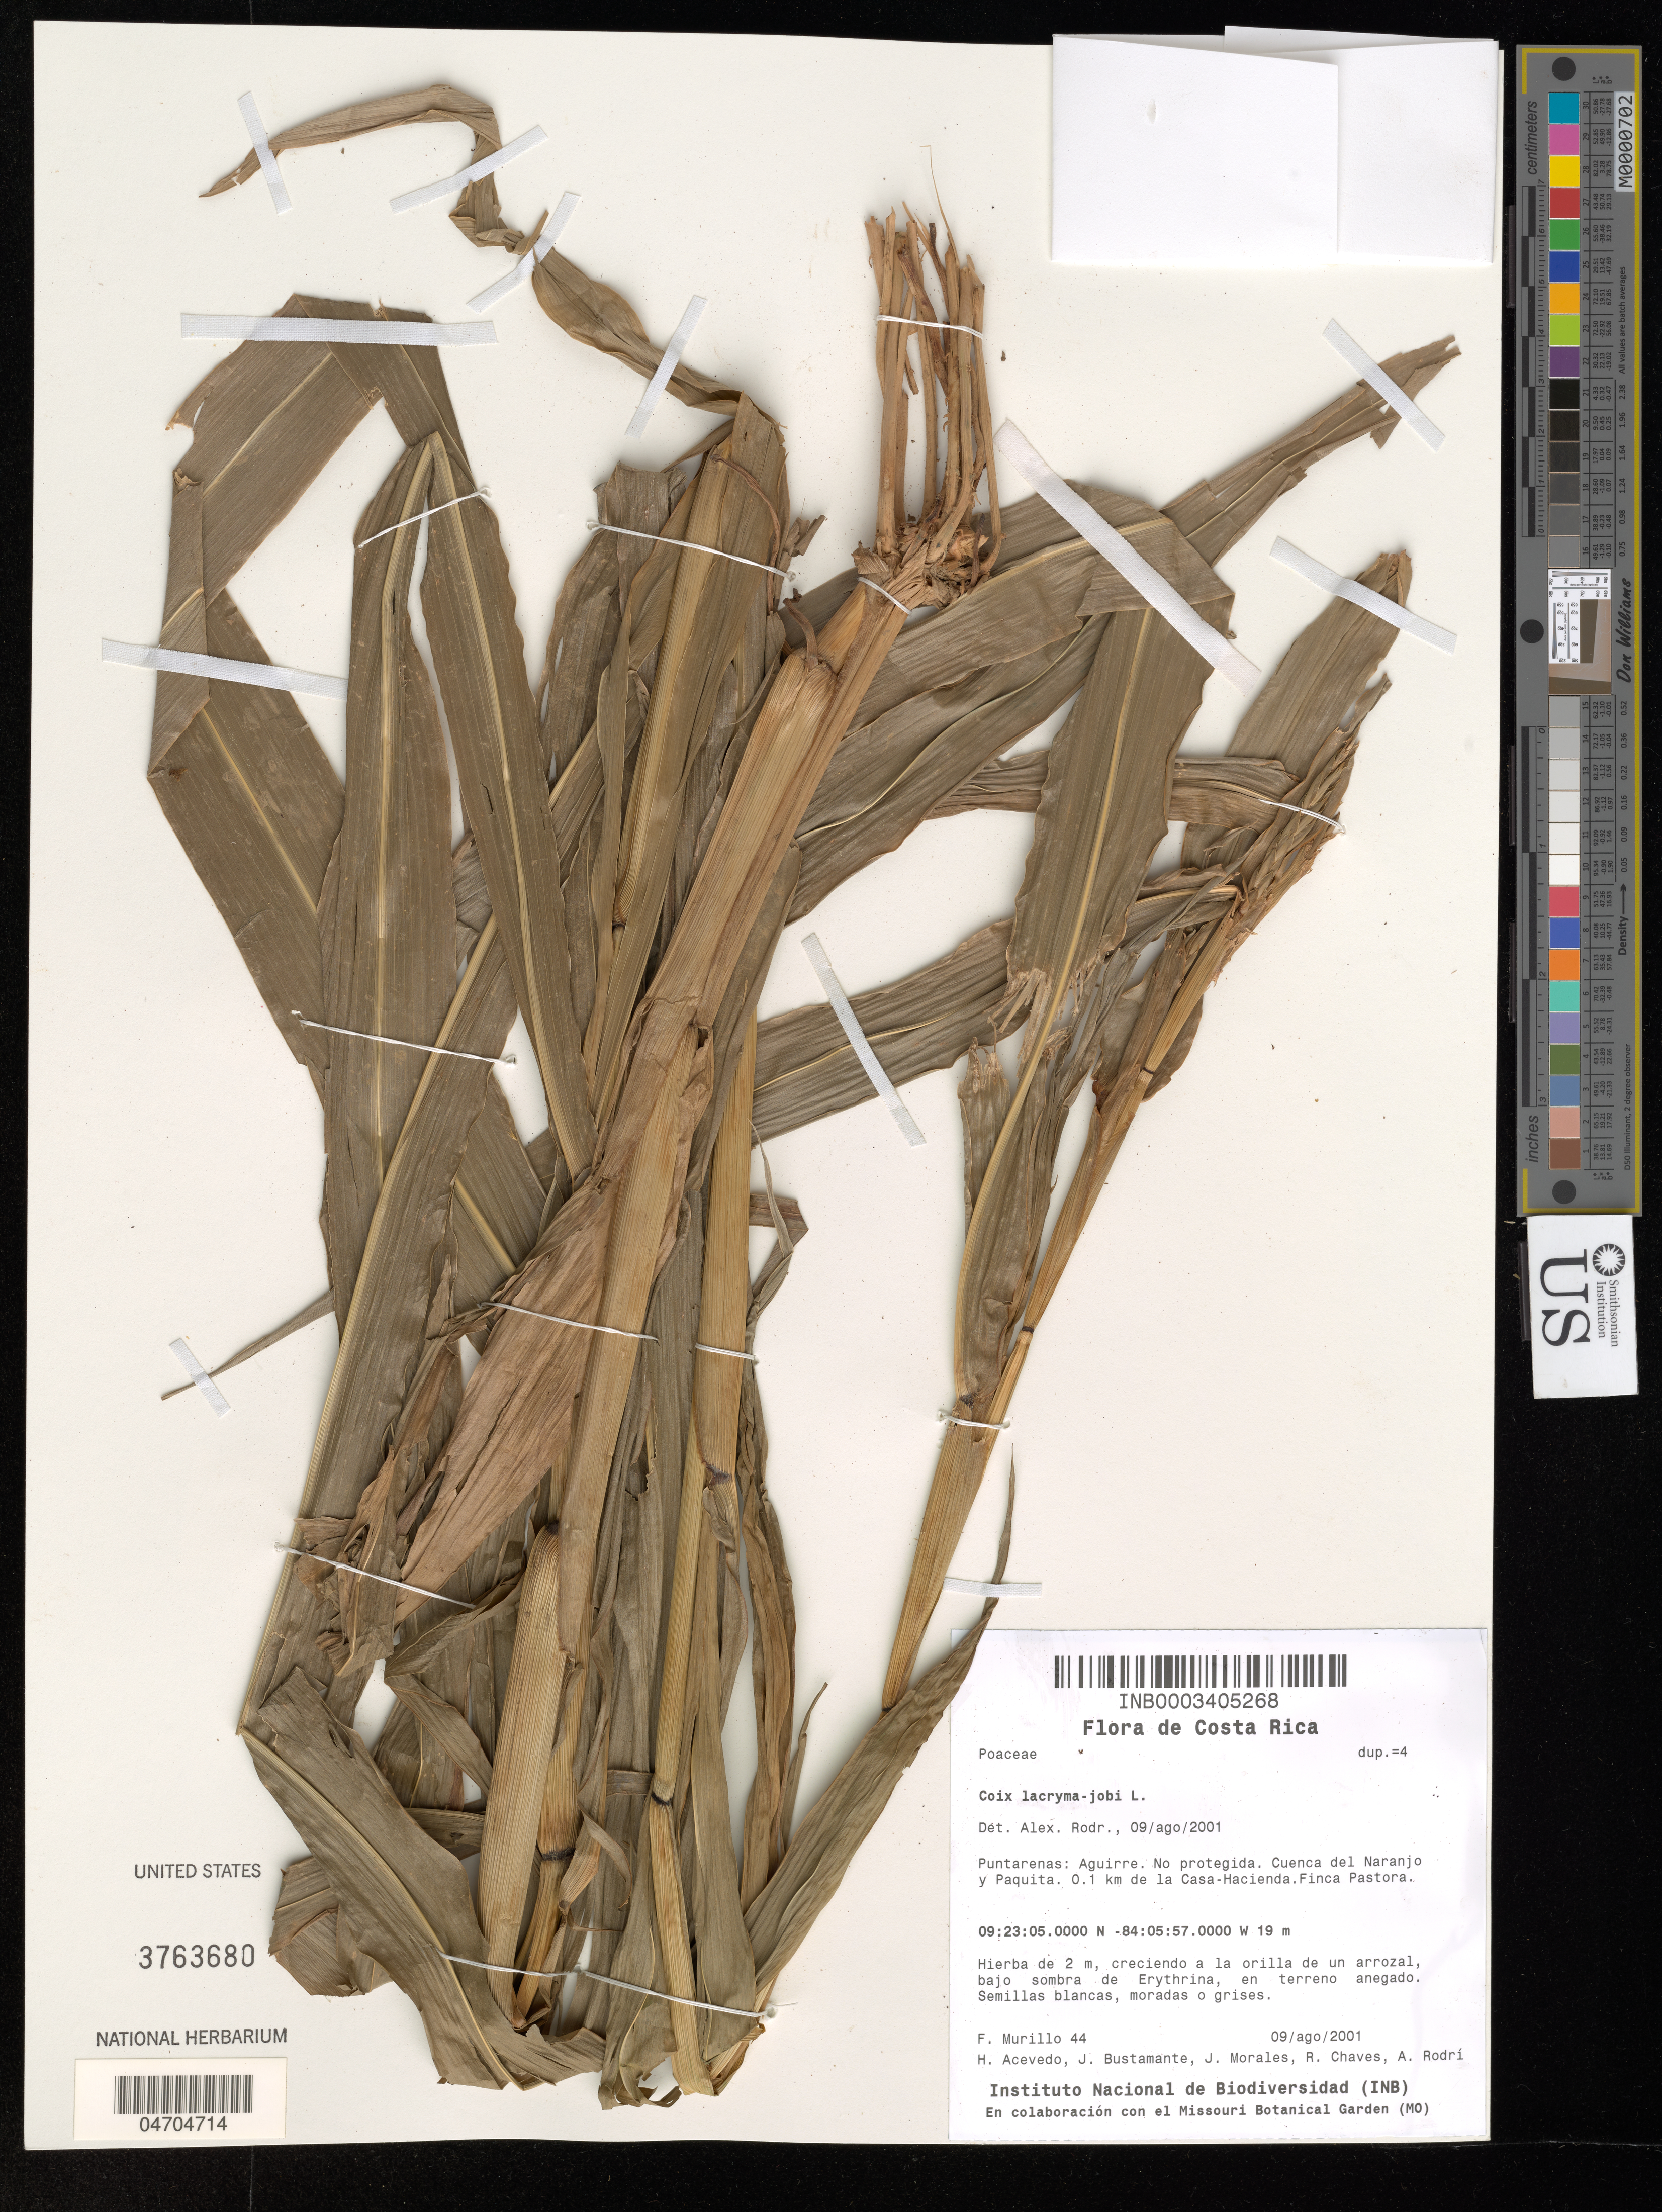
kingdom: Plantae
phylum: Tracheophyta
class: Liliopsida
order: Poales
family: Poaceae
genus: Coix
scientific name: Coix lacryma-jobi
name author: L.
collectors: F. Murillo, H. Acevedo, J. Bustamente, J. Morales & et al.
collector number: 44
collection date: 2001-08-09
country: Costa Rica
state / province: Puntarenas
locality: Aguirre. No protegida. Cuenca del Naranjo y Paquita. 0.1 km de la Casa-Hacienda. Finca Pastora.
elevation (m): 19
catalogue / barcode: US 3763680